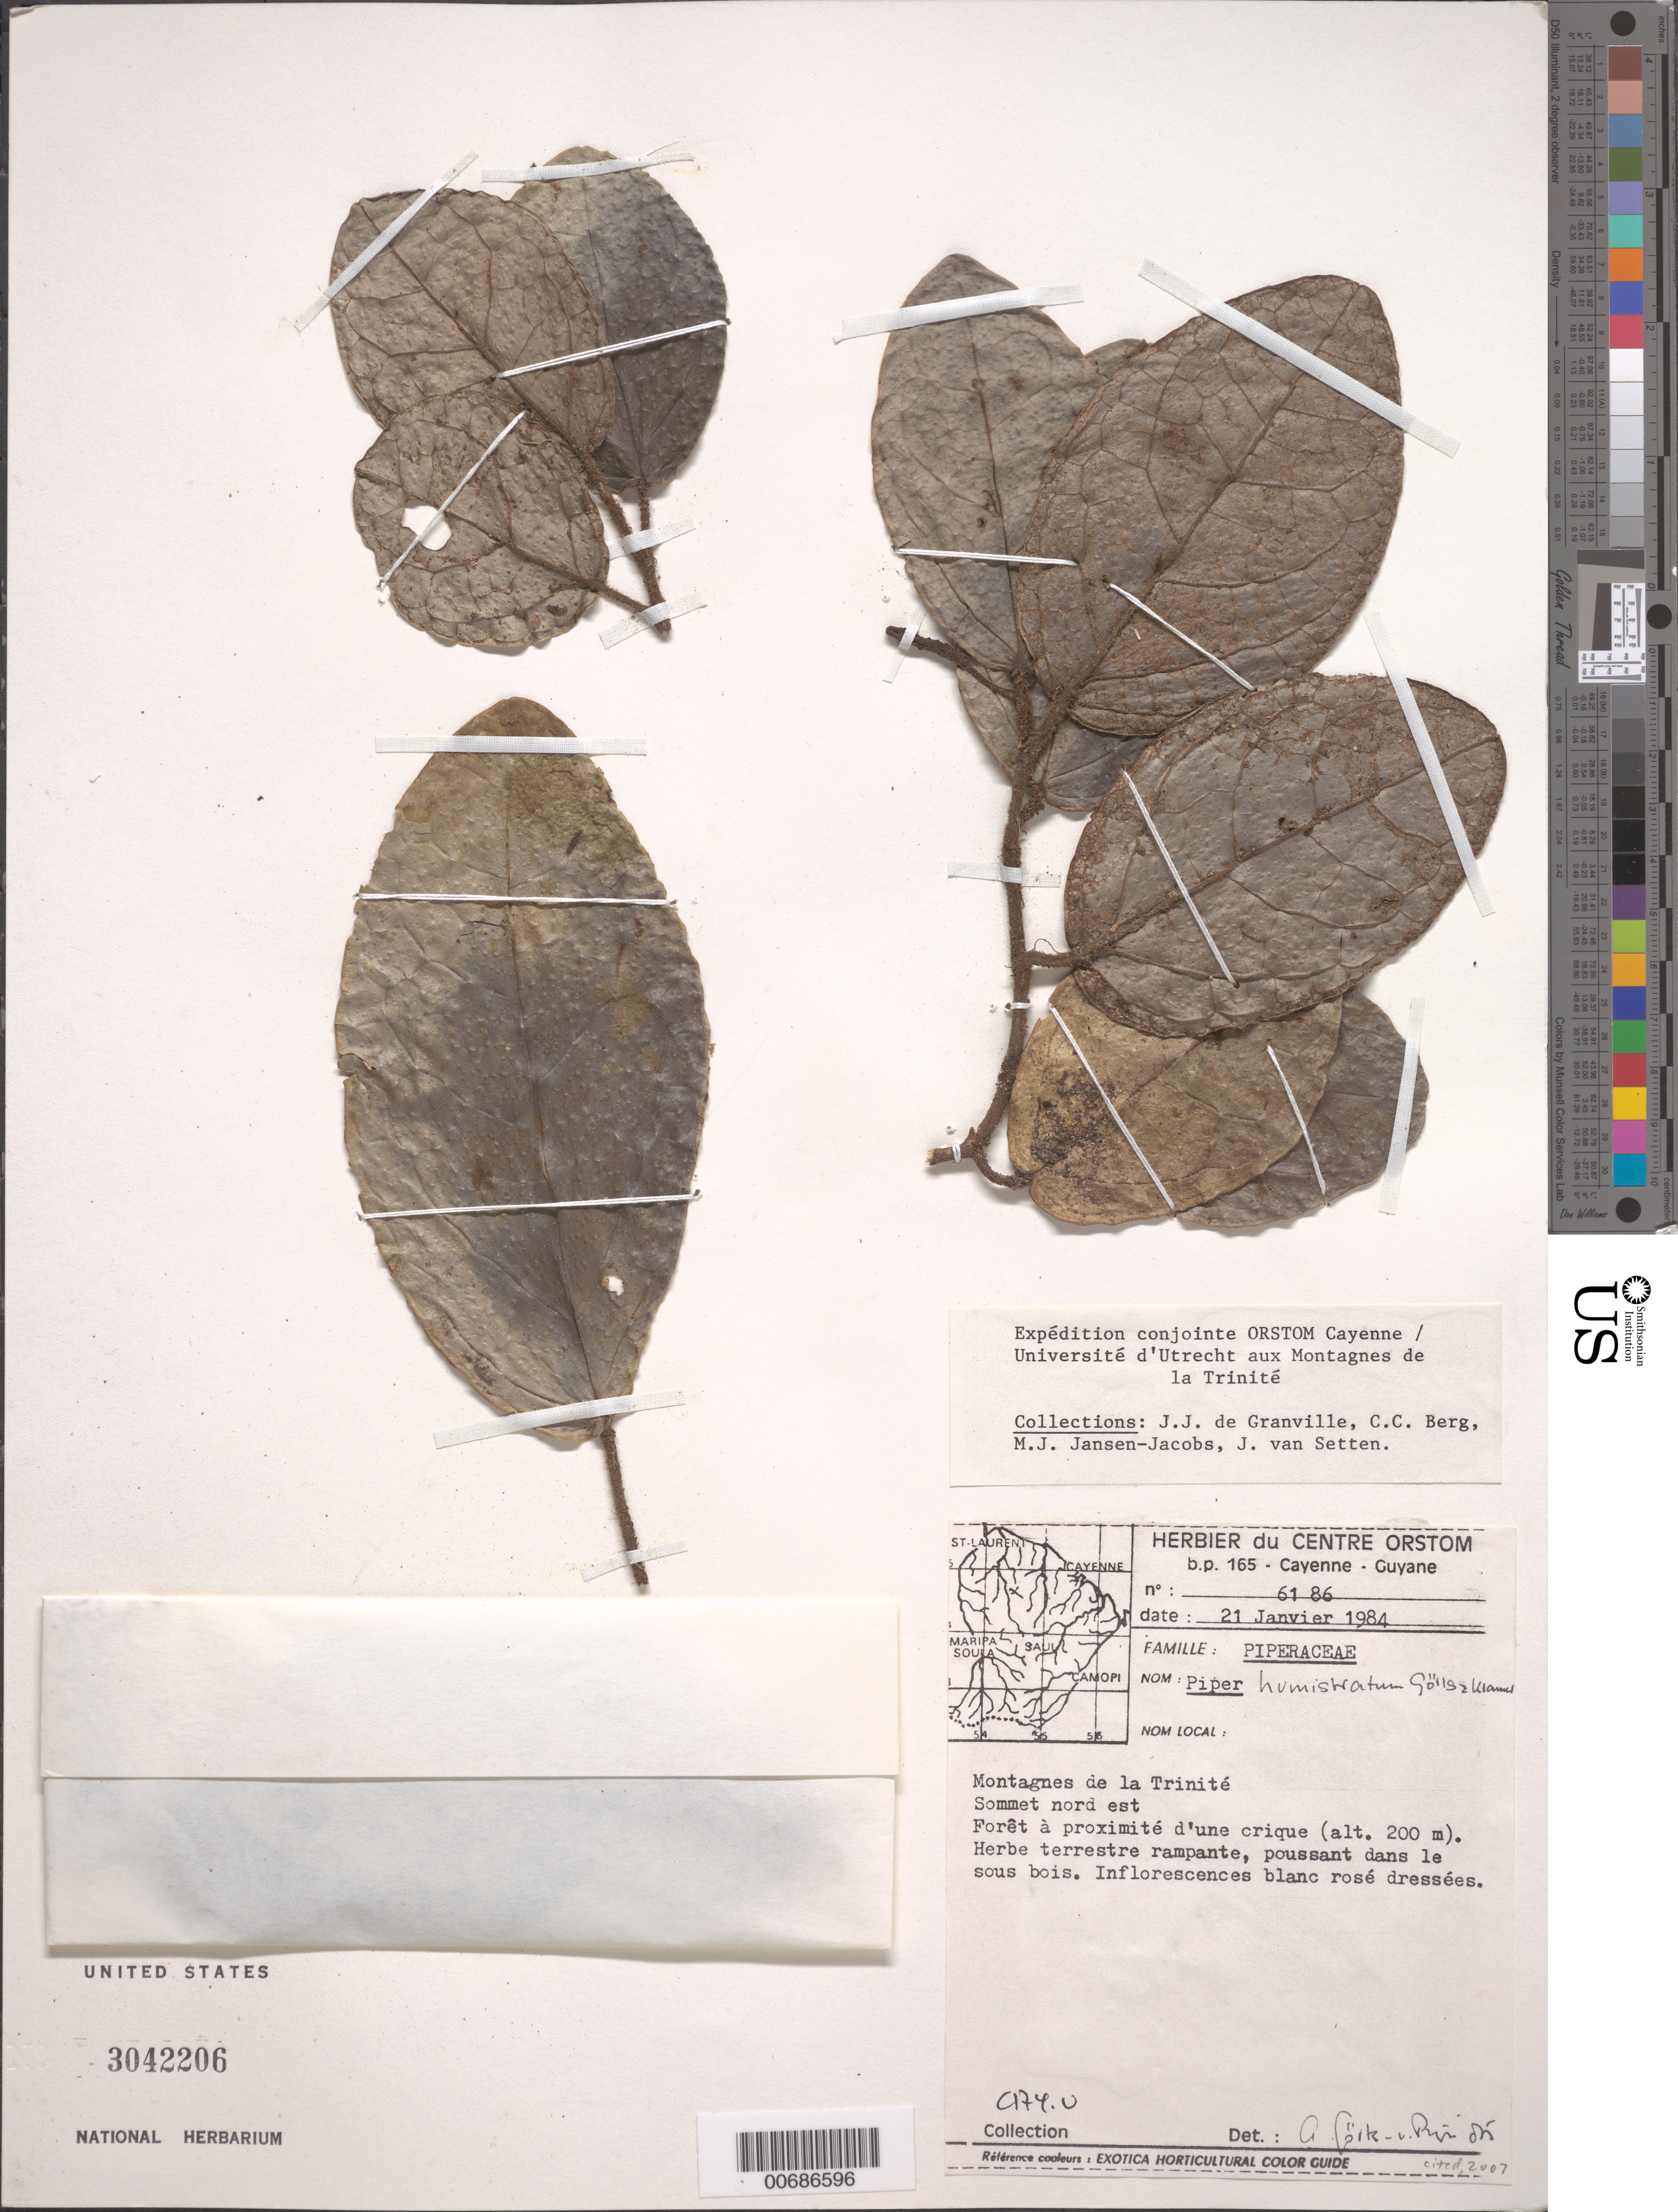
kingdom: Plantae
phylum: Tracheophyta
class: Magnoliopsida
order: Piperales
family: Piperaceae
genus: Piper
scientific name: Piper humistratum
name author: Görts & K.U. Kramer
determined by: Görts-van Rijn, A. R. A.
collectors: J.-J. de Granville, C. C. Berg, M. J. Jansen-Jacobs & J. van Setten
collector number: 6186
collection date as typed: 22-Jan-84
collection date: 1984-01-22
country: French Guiana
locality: Montagnes de la Trinité, sommet NE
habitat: Forêt a proximite d'une crique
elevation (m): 200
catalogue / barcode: US 3042206